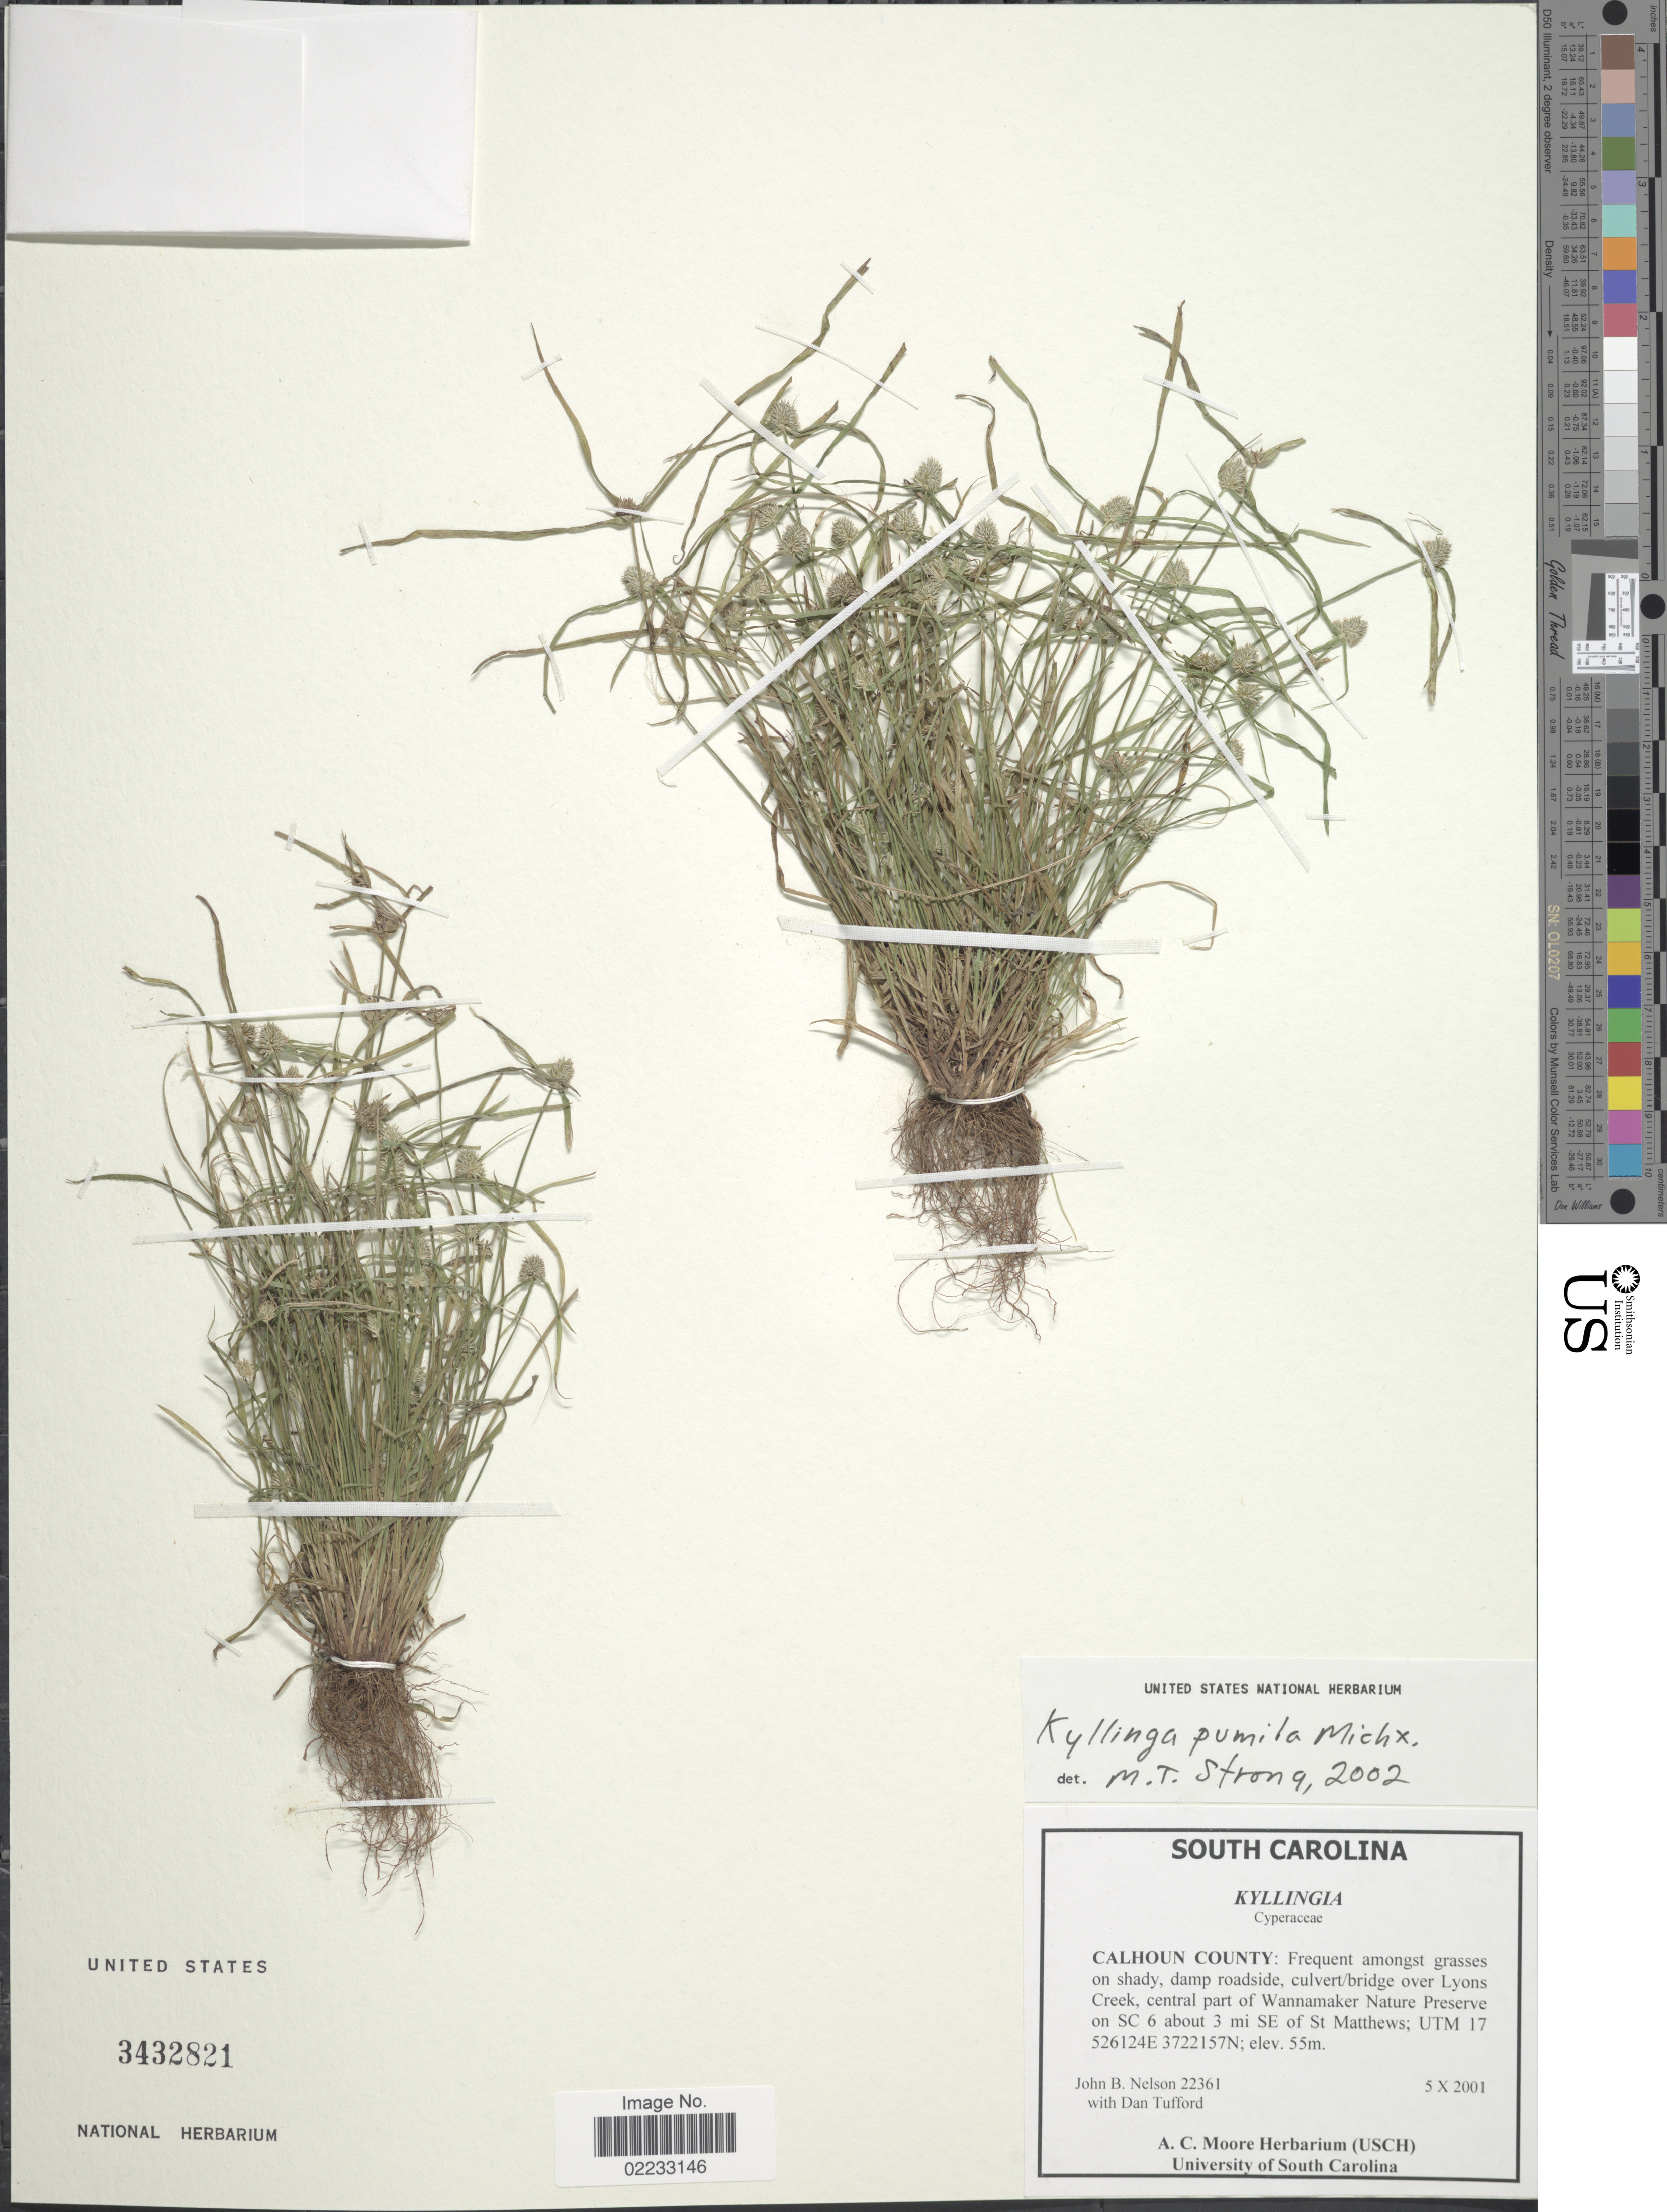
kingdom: Plantae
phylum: Tracheophyta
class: Liliopsida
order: Poales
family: Cyperaceae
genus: Cyperus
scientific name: Cyperus hortensis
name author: (Salzm. ex Steud.) Dorr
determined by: Strong, Mark T., (BOT), Smithsonian Institution - National Museum of Natural History (UNITED STATES)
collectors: J. B. Nelson & D. Tufford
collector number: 22361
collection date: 2001-10-05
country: United States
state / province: South Carolina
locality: Calhoun County, culvert/bridge over Lyons Creek, central part of Wannamaker Nature Preserve on SC 6 about 3 mi SE of St Matthews; UTM 17 526124E 3722157N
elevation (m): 55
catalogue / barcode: US 3432821